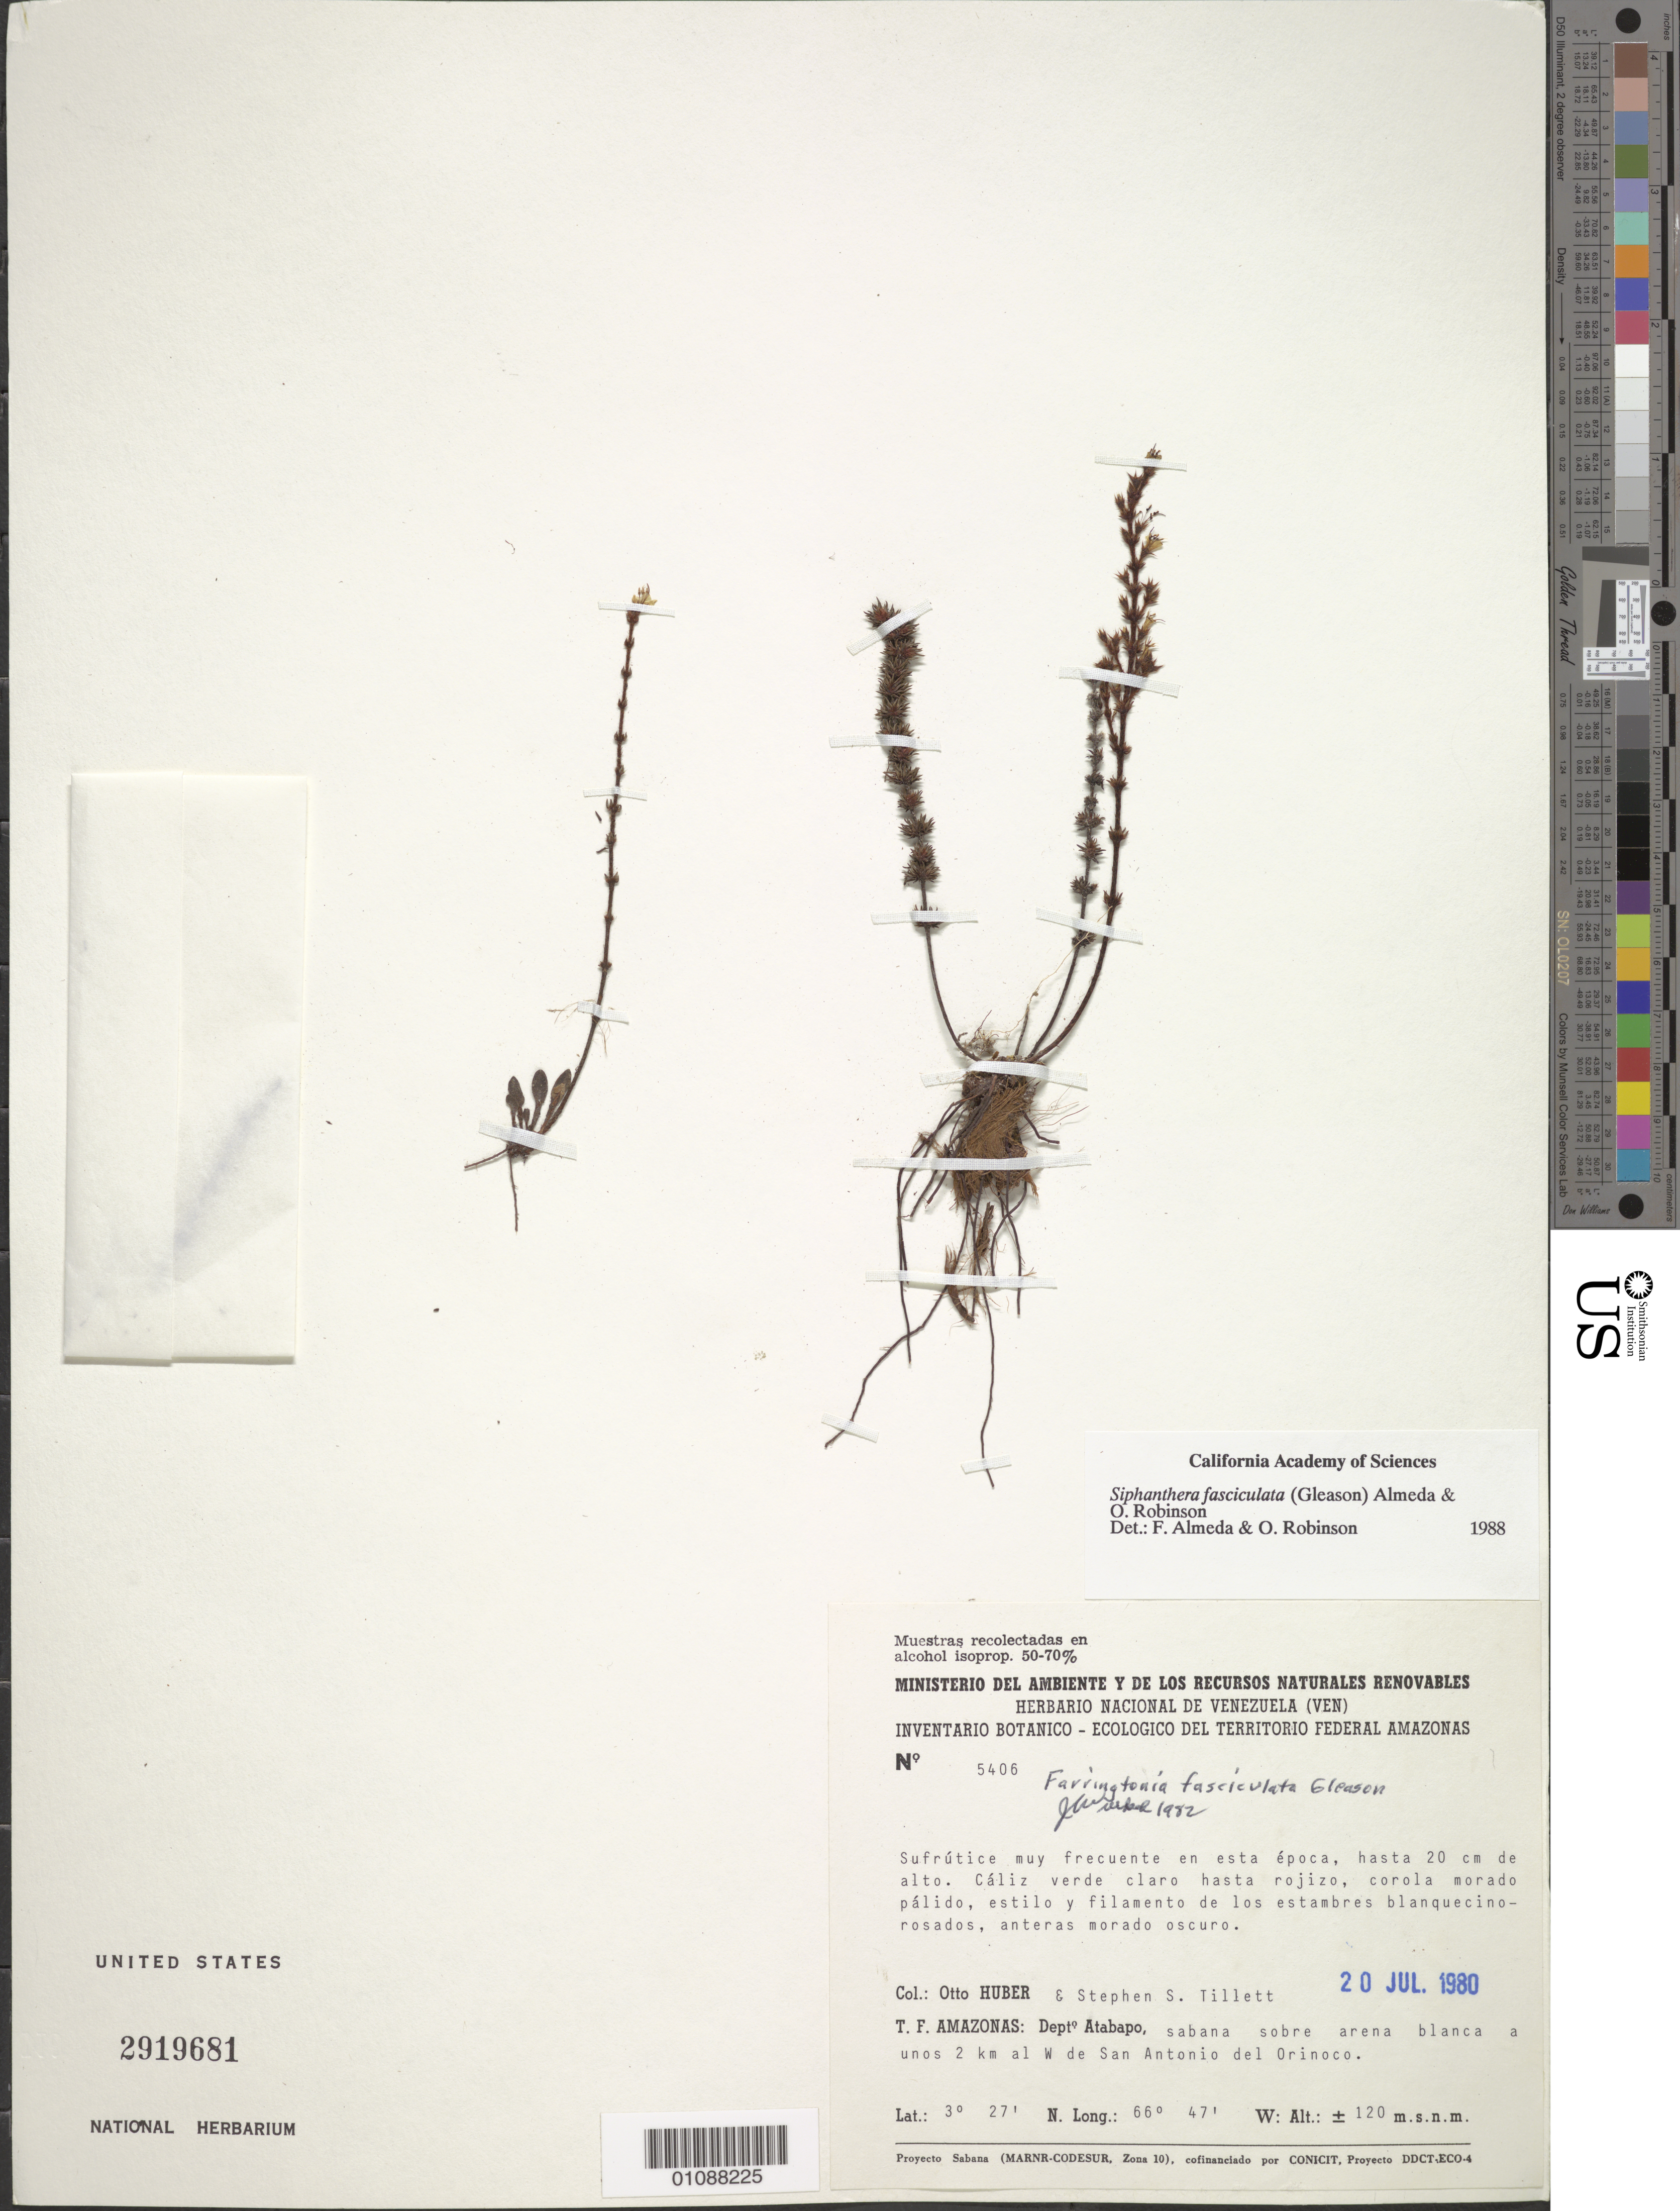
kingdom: Plantae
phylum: Tracheophyta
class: Magnoliopsida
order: Myrtales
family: Melastomataceae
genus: Siphanthera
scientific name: Siphanthera fasciculata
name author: (Gleason) Almeda & O.R. Rob.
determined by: Almeda, F.; Robinson, O. R.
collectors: O. Huber & S. S. Tillett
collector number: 5406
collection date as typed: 20-Jul-80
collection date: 1980-07-20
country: Venezuela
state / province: Amazonas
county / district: Atabapo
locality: San Antonio del Orinoco, 2 km al W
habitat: Sabana sobre arena blanca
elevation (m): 120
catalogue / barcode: US 2919681